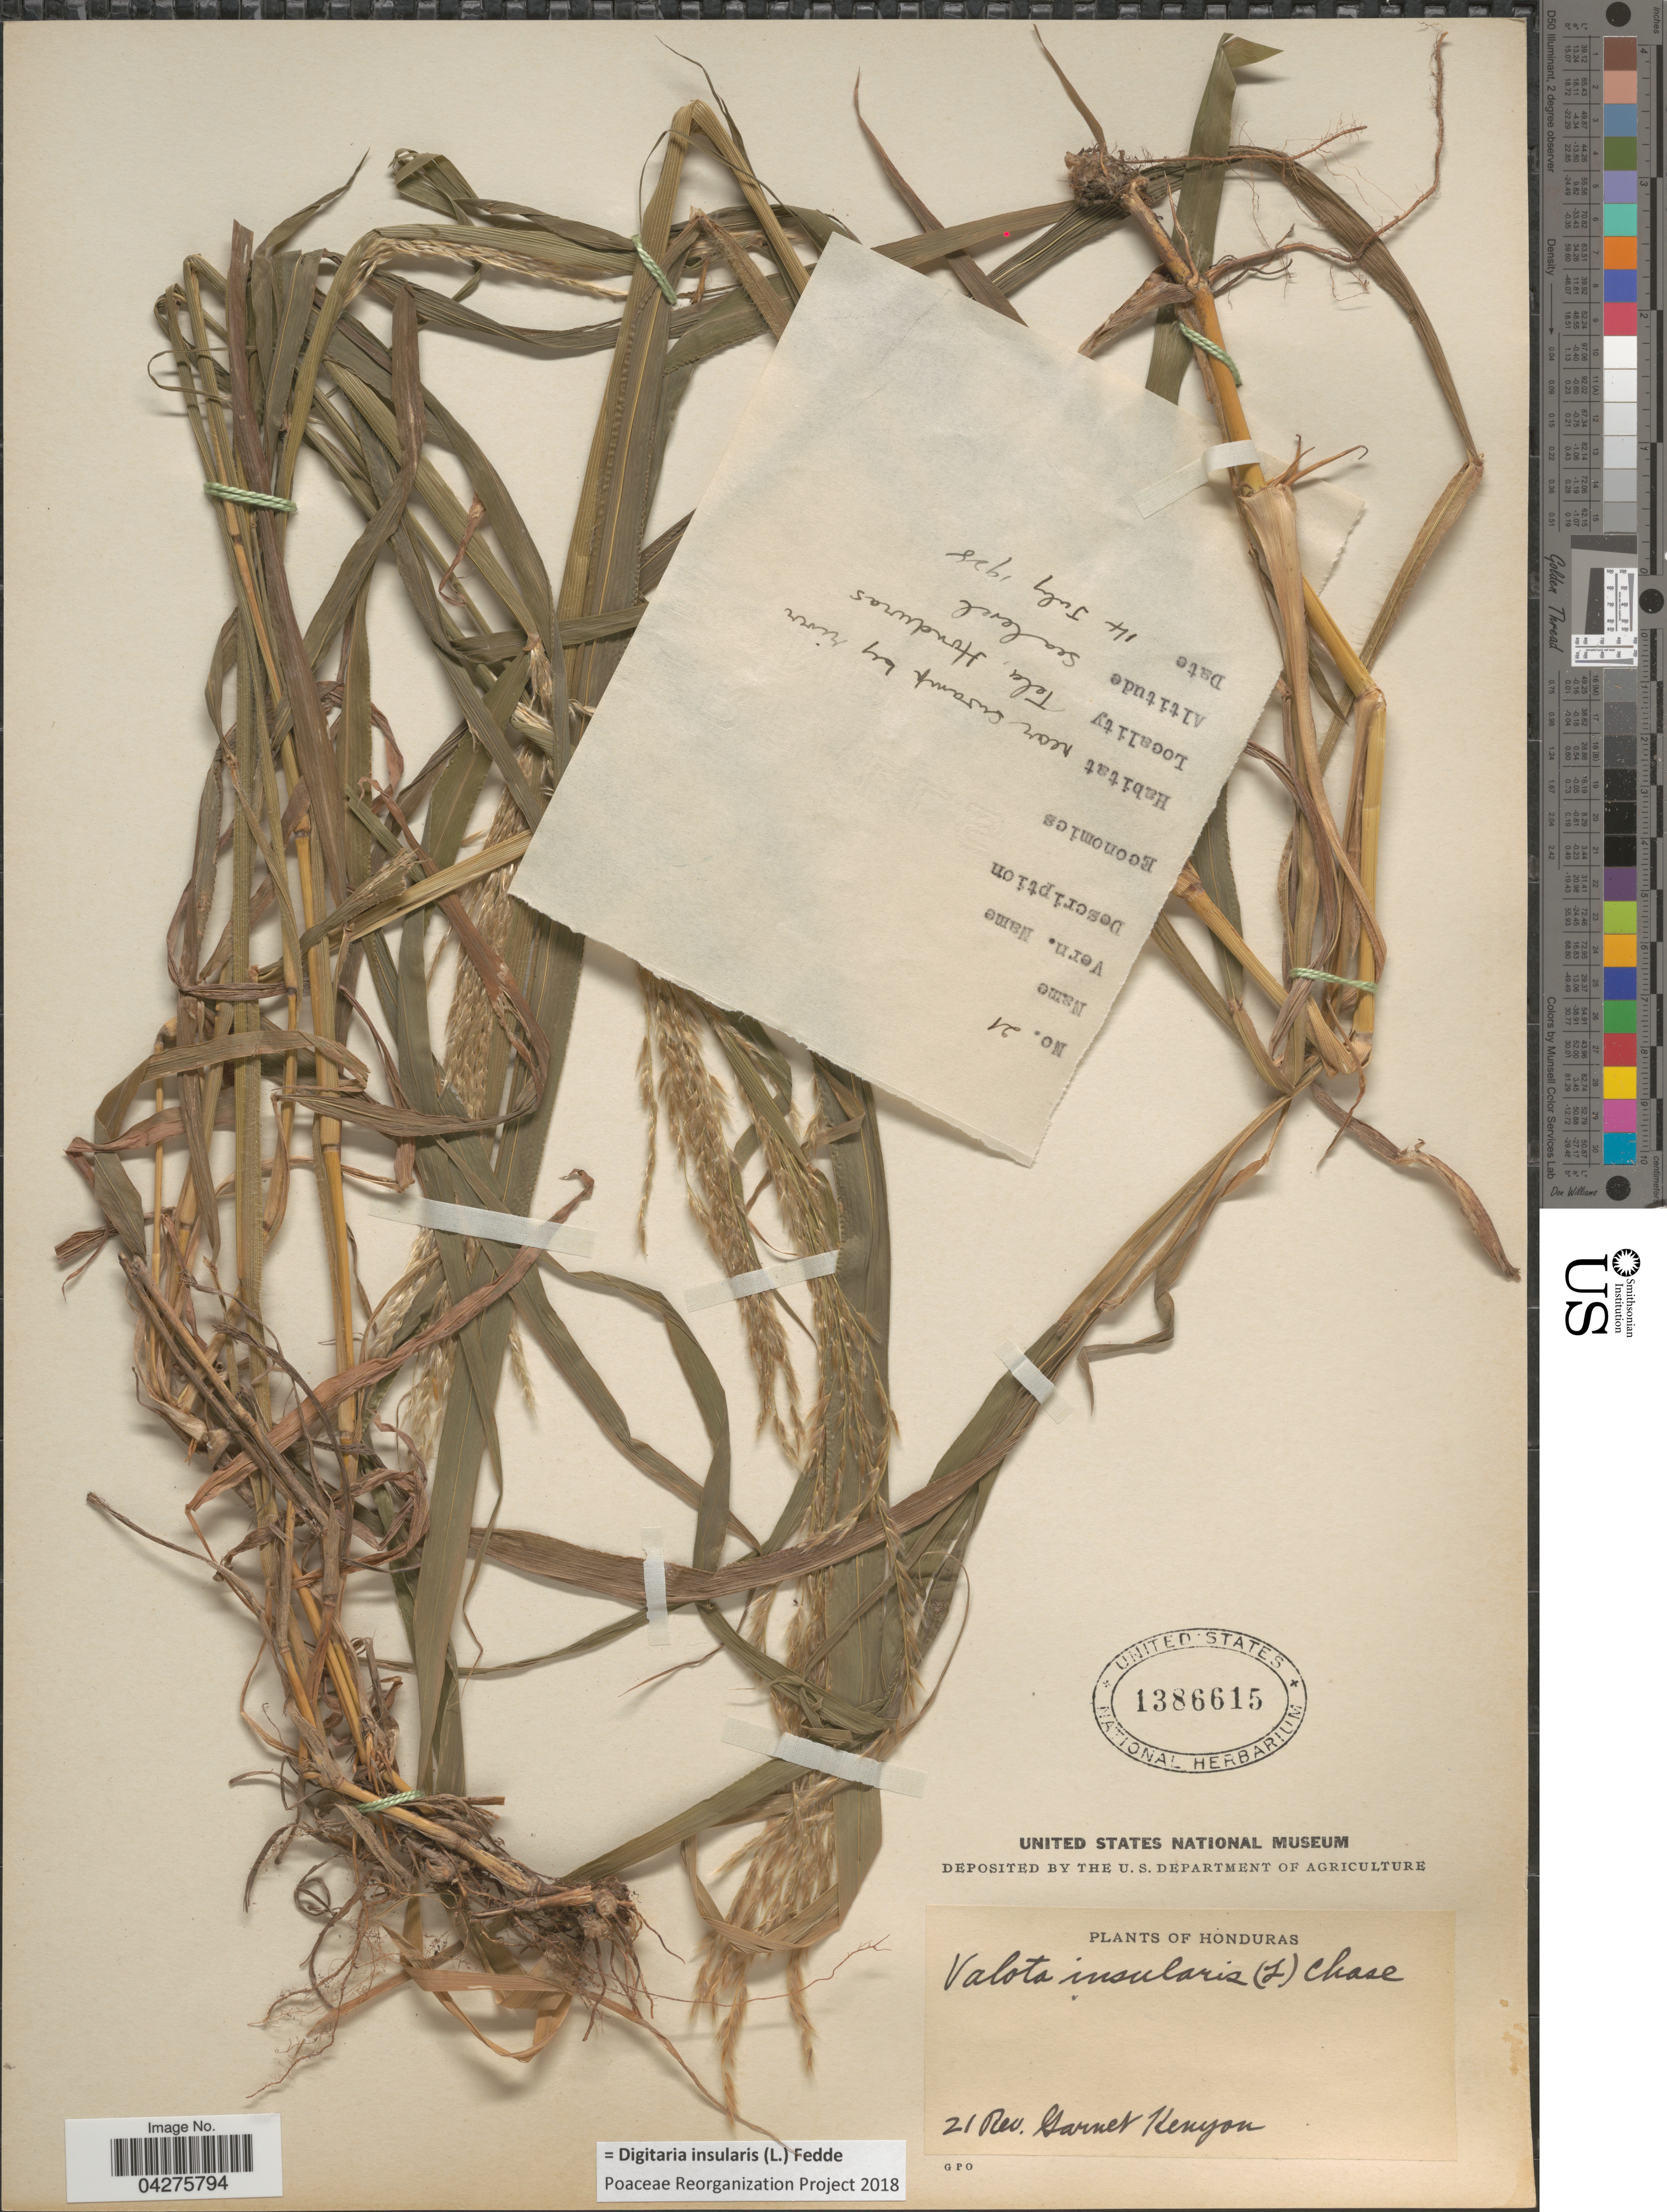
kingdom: Plantae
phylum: Tracheophyta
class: Liliopsida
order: Poales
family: Poaceae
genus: Digitaria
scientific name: Digitaria insularis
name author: (L.) Fedde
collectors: G. Kenyon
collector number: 21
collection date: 1928-07-14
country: Honduras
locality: Tela.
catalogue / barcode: US 1386615